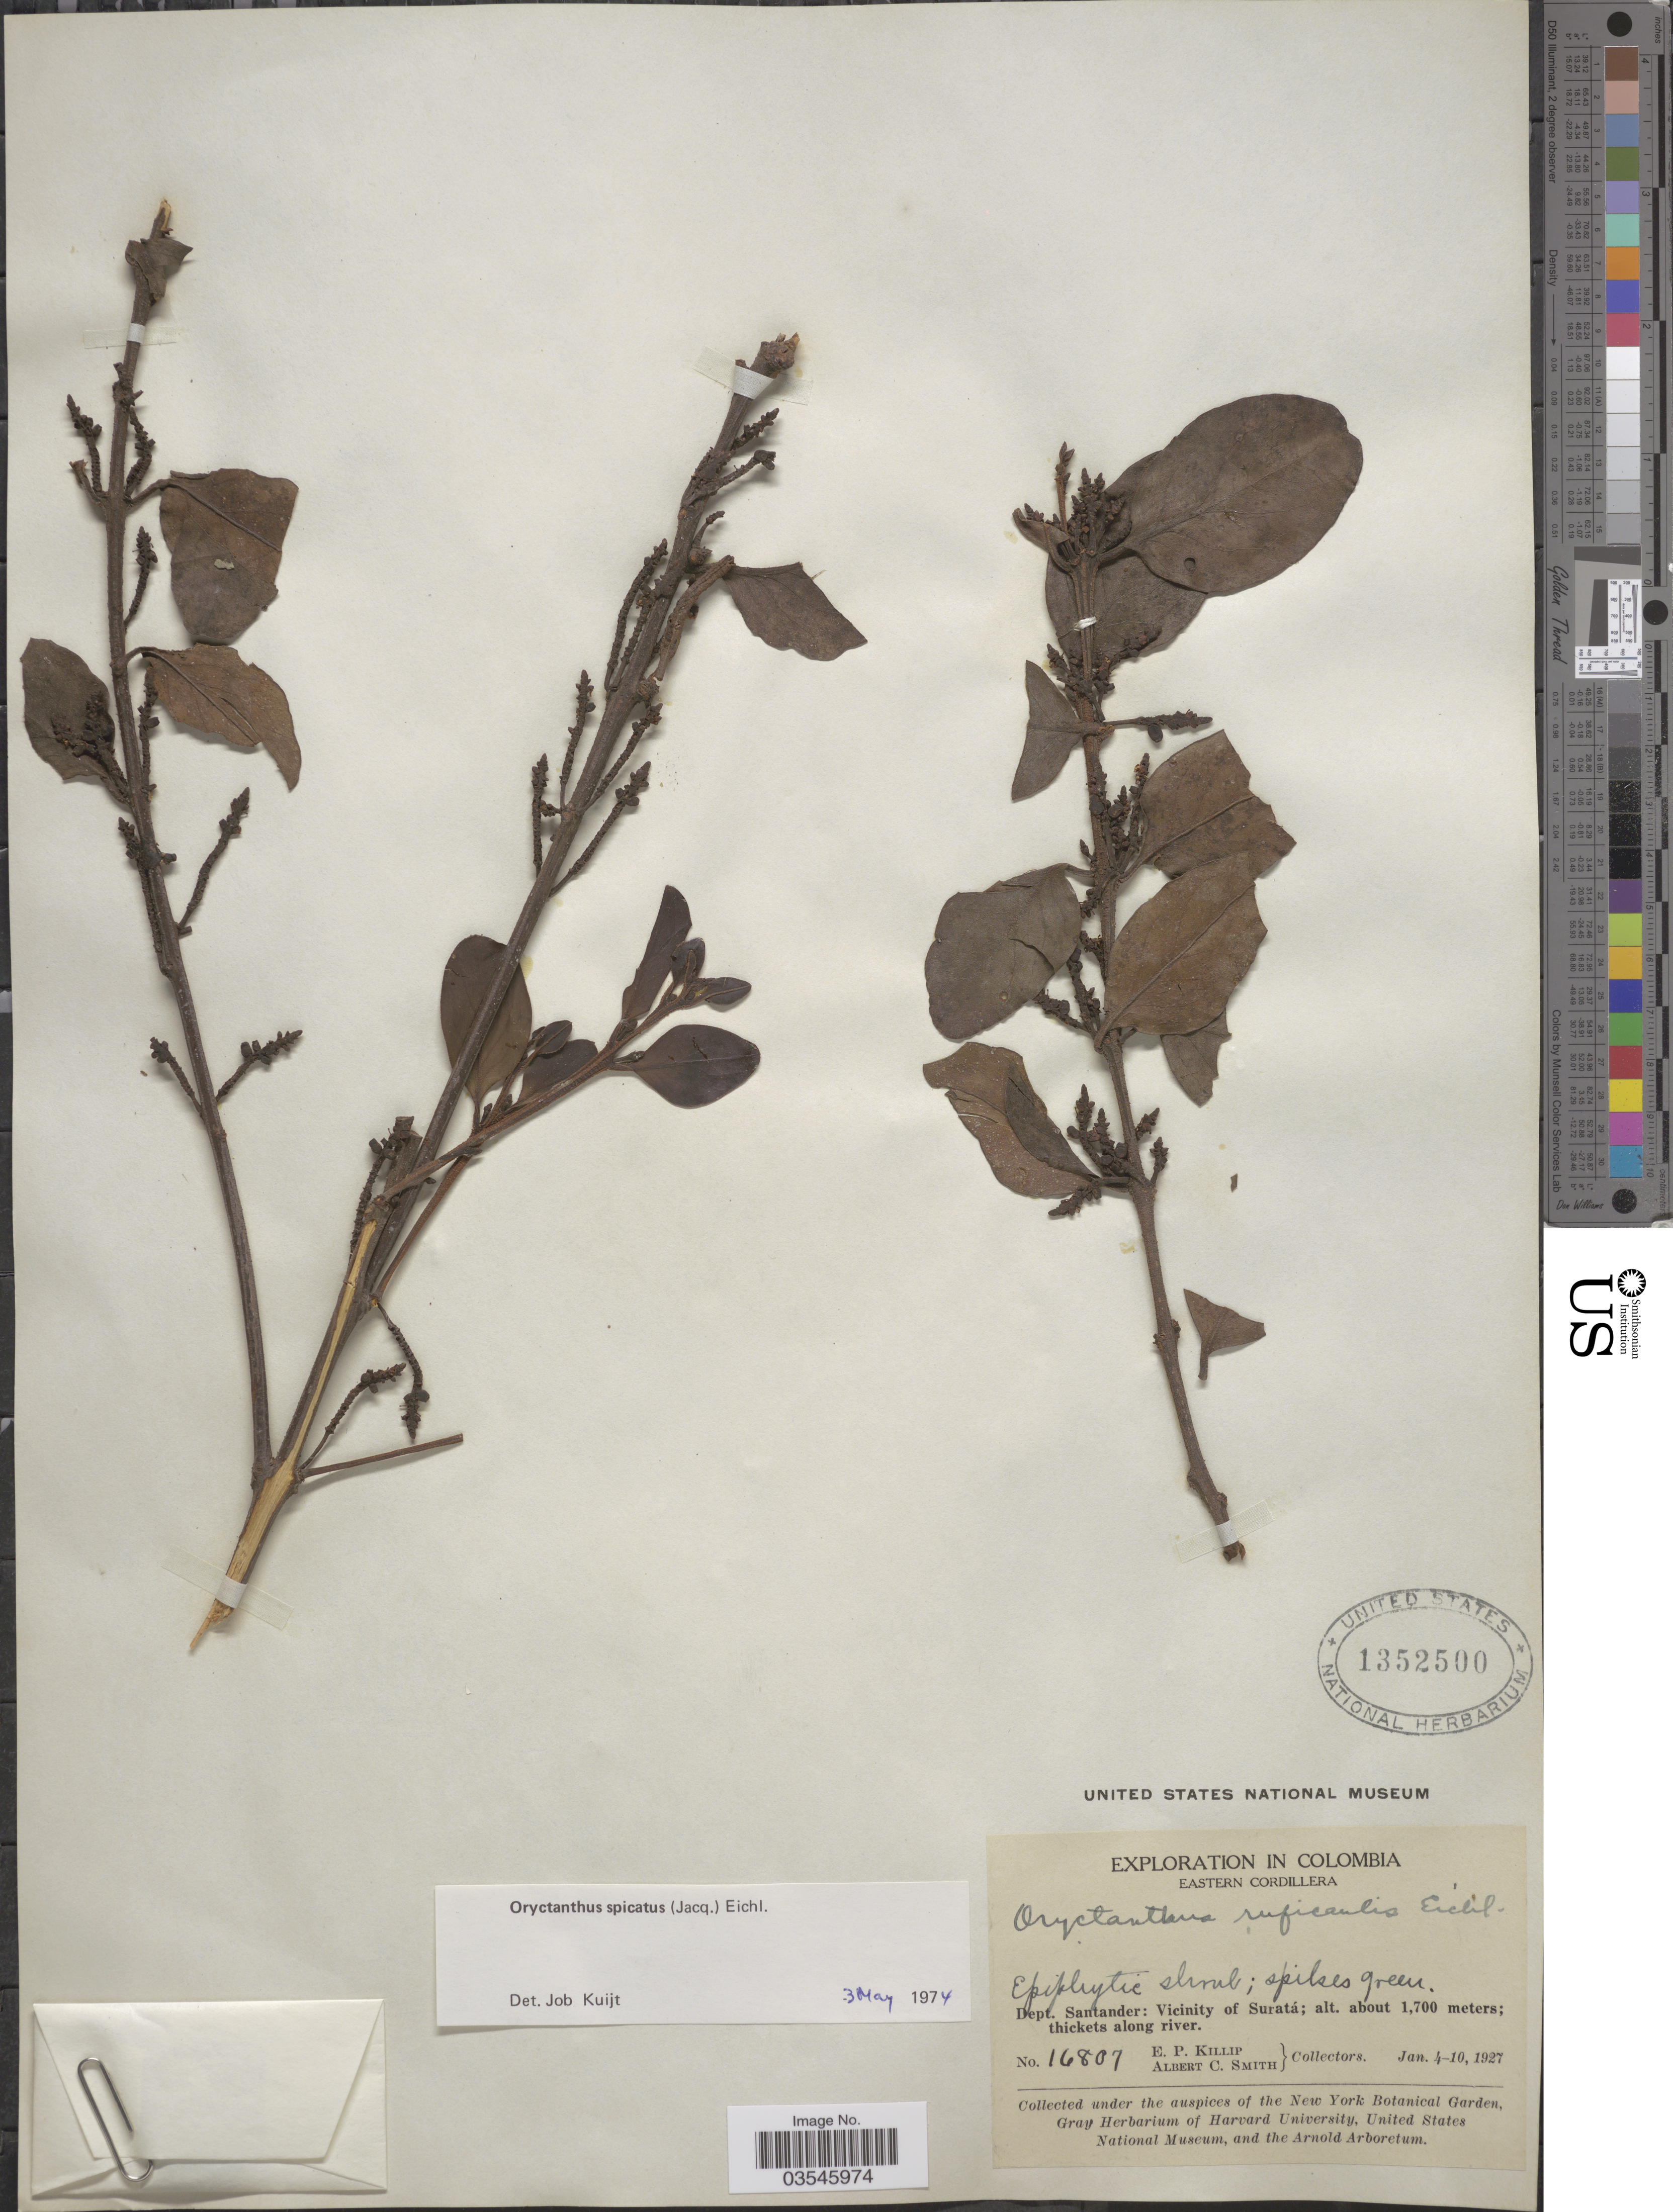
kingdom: Plantae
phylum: Tracheophyta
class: Magnoliopsida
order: Santalales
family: Loranthaceae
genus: Oryctanthus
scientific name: Oryctanthus spicatus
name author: (Jacq.) Eichler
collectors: E. P. Killip & A. C. Smith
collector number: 16807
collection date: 1927-01-04/1927-01-10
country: Colombia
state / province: Santander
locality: Eastern Cordillera. Dept. Santander: Vicinity of Suratá.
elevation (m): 1700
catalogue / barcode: US 1352500